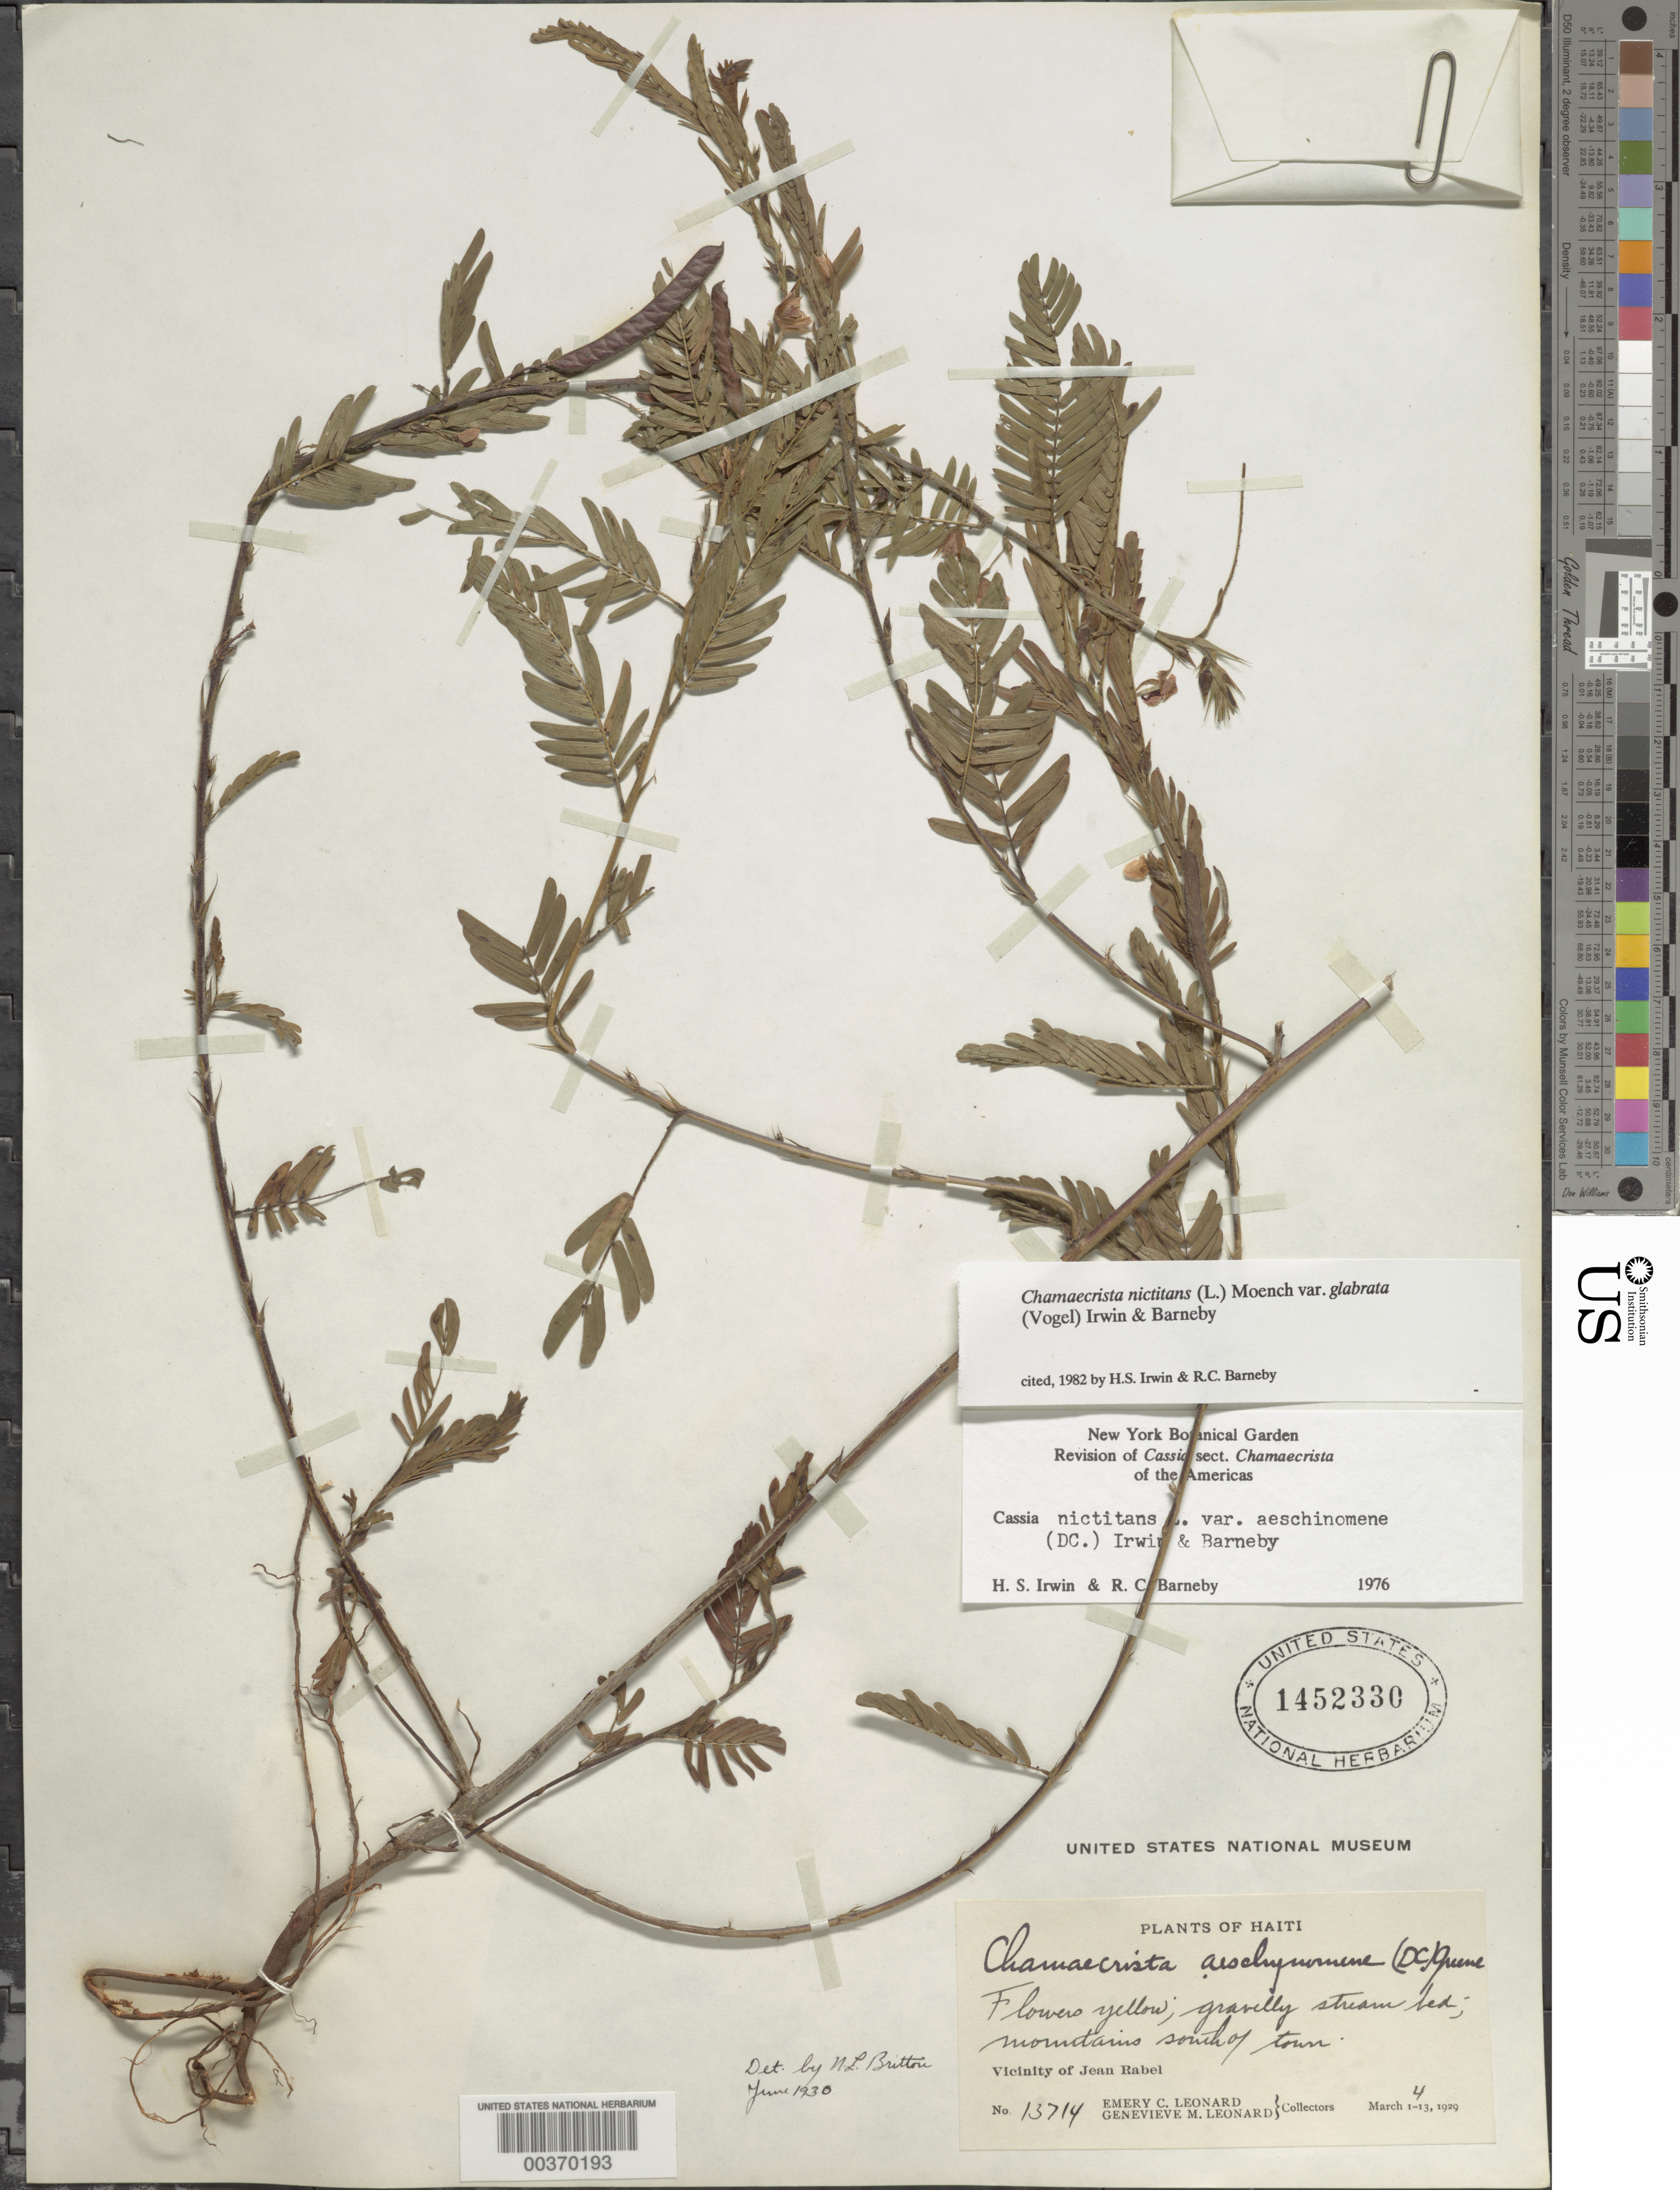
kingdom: Plantae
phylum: Tracheophyta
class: Magnoliopsida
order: Fabales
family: Fabaceae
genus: Chamaecrista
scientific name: Chamaecrista nictitans var. glabrata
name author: (Vogel) H.S. Irwin & Barneby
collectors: E. C. Leonard & G. M. Leonard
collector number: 13714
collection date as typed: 04 Mar 1929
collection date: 1929-03-04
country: Haiti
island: Hispaniola Island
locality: Mountains s of town; vicinity of jean rabel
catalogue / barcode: US 1452330